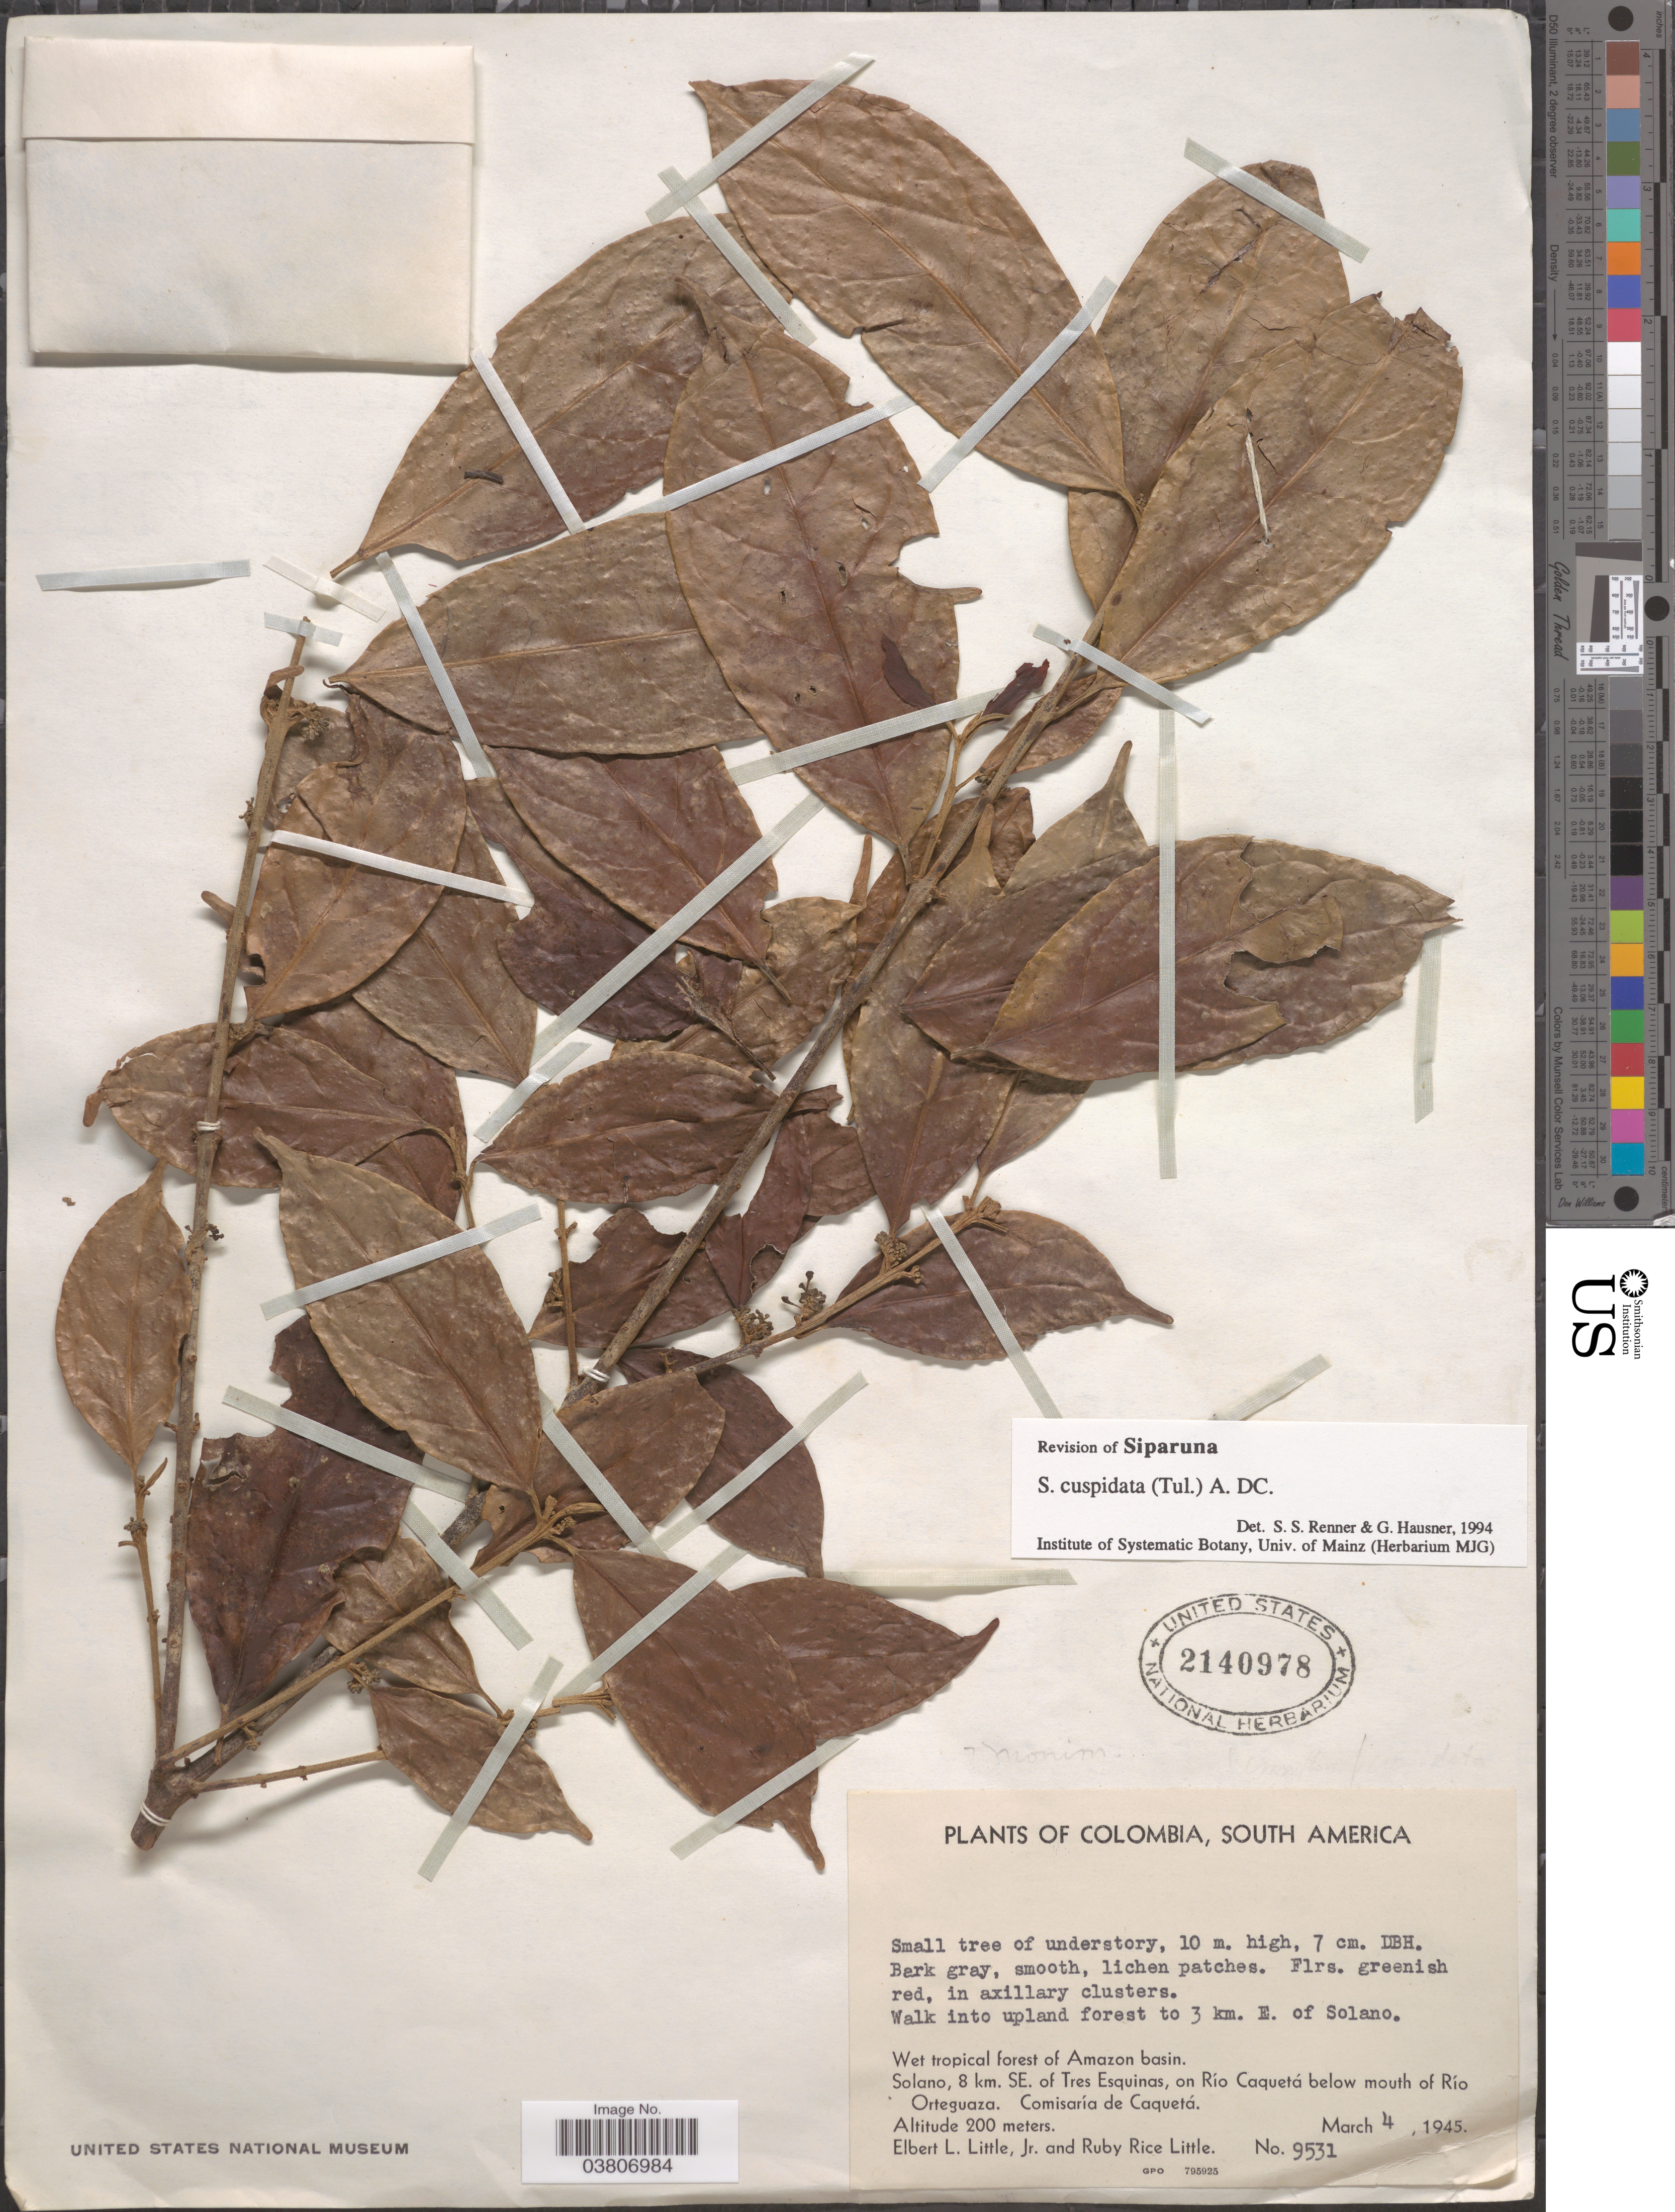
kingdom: Plantae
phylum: Tracheophyta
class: Magnoliopsida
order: Laurales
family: Siparunaceae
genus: Siparuna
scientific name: Siparuna cuspidata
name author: (Tul.) A. DC.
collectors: E. L. Little & R. R. Little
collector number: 9531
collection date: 1945-03-04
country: Colombia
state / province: Caquetá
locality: Walk into upland forest to 3 km. E. of Solano. Wet tropical forest of Amazon basin. Solano, 8 km. SE. of Tres Esquinas, on Río Caquetá below mouth of Río Orteguaza. Comisaría de Caquetá.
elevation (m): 200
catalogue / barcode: US 2140978